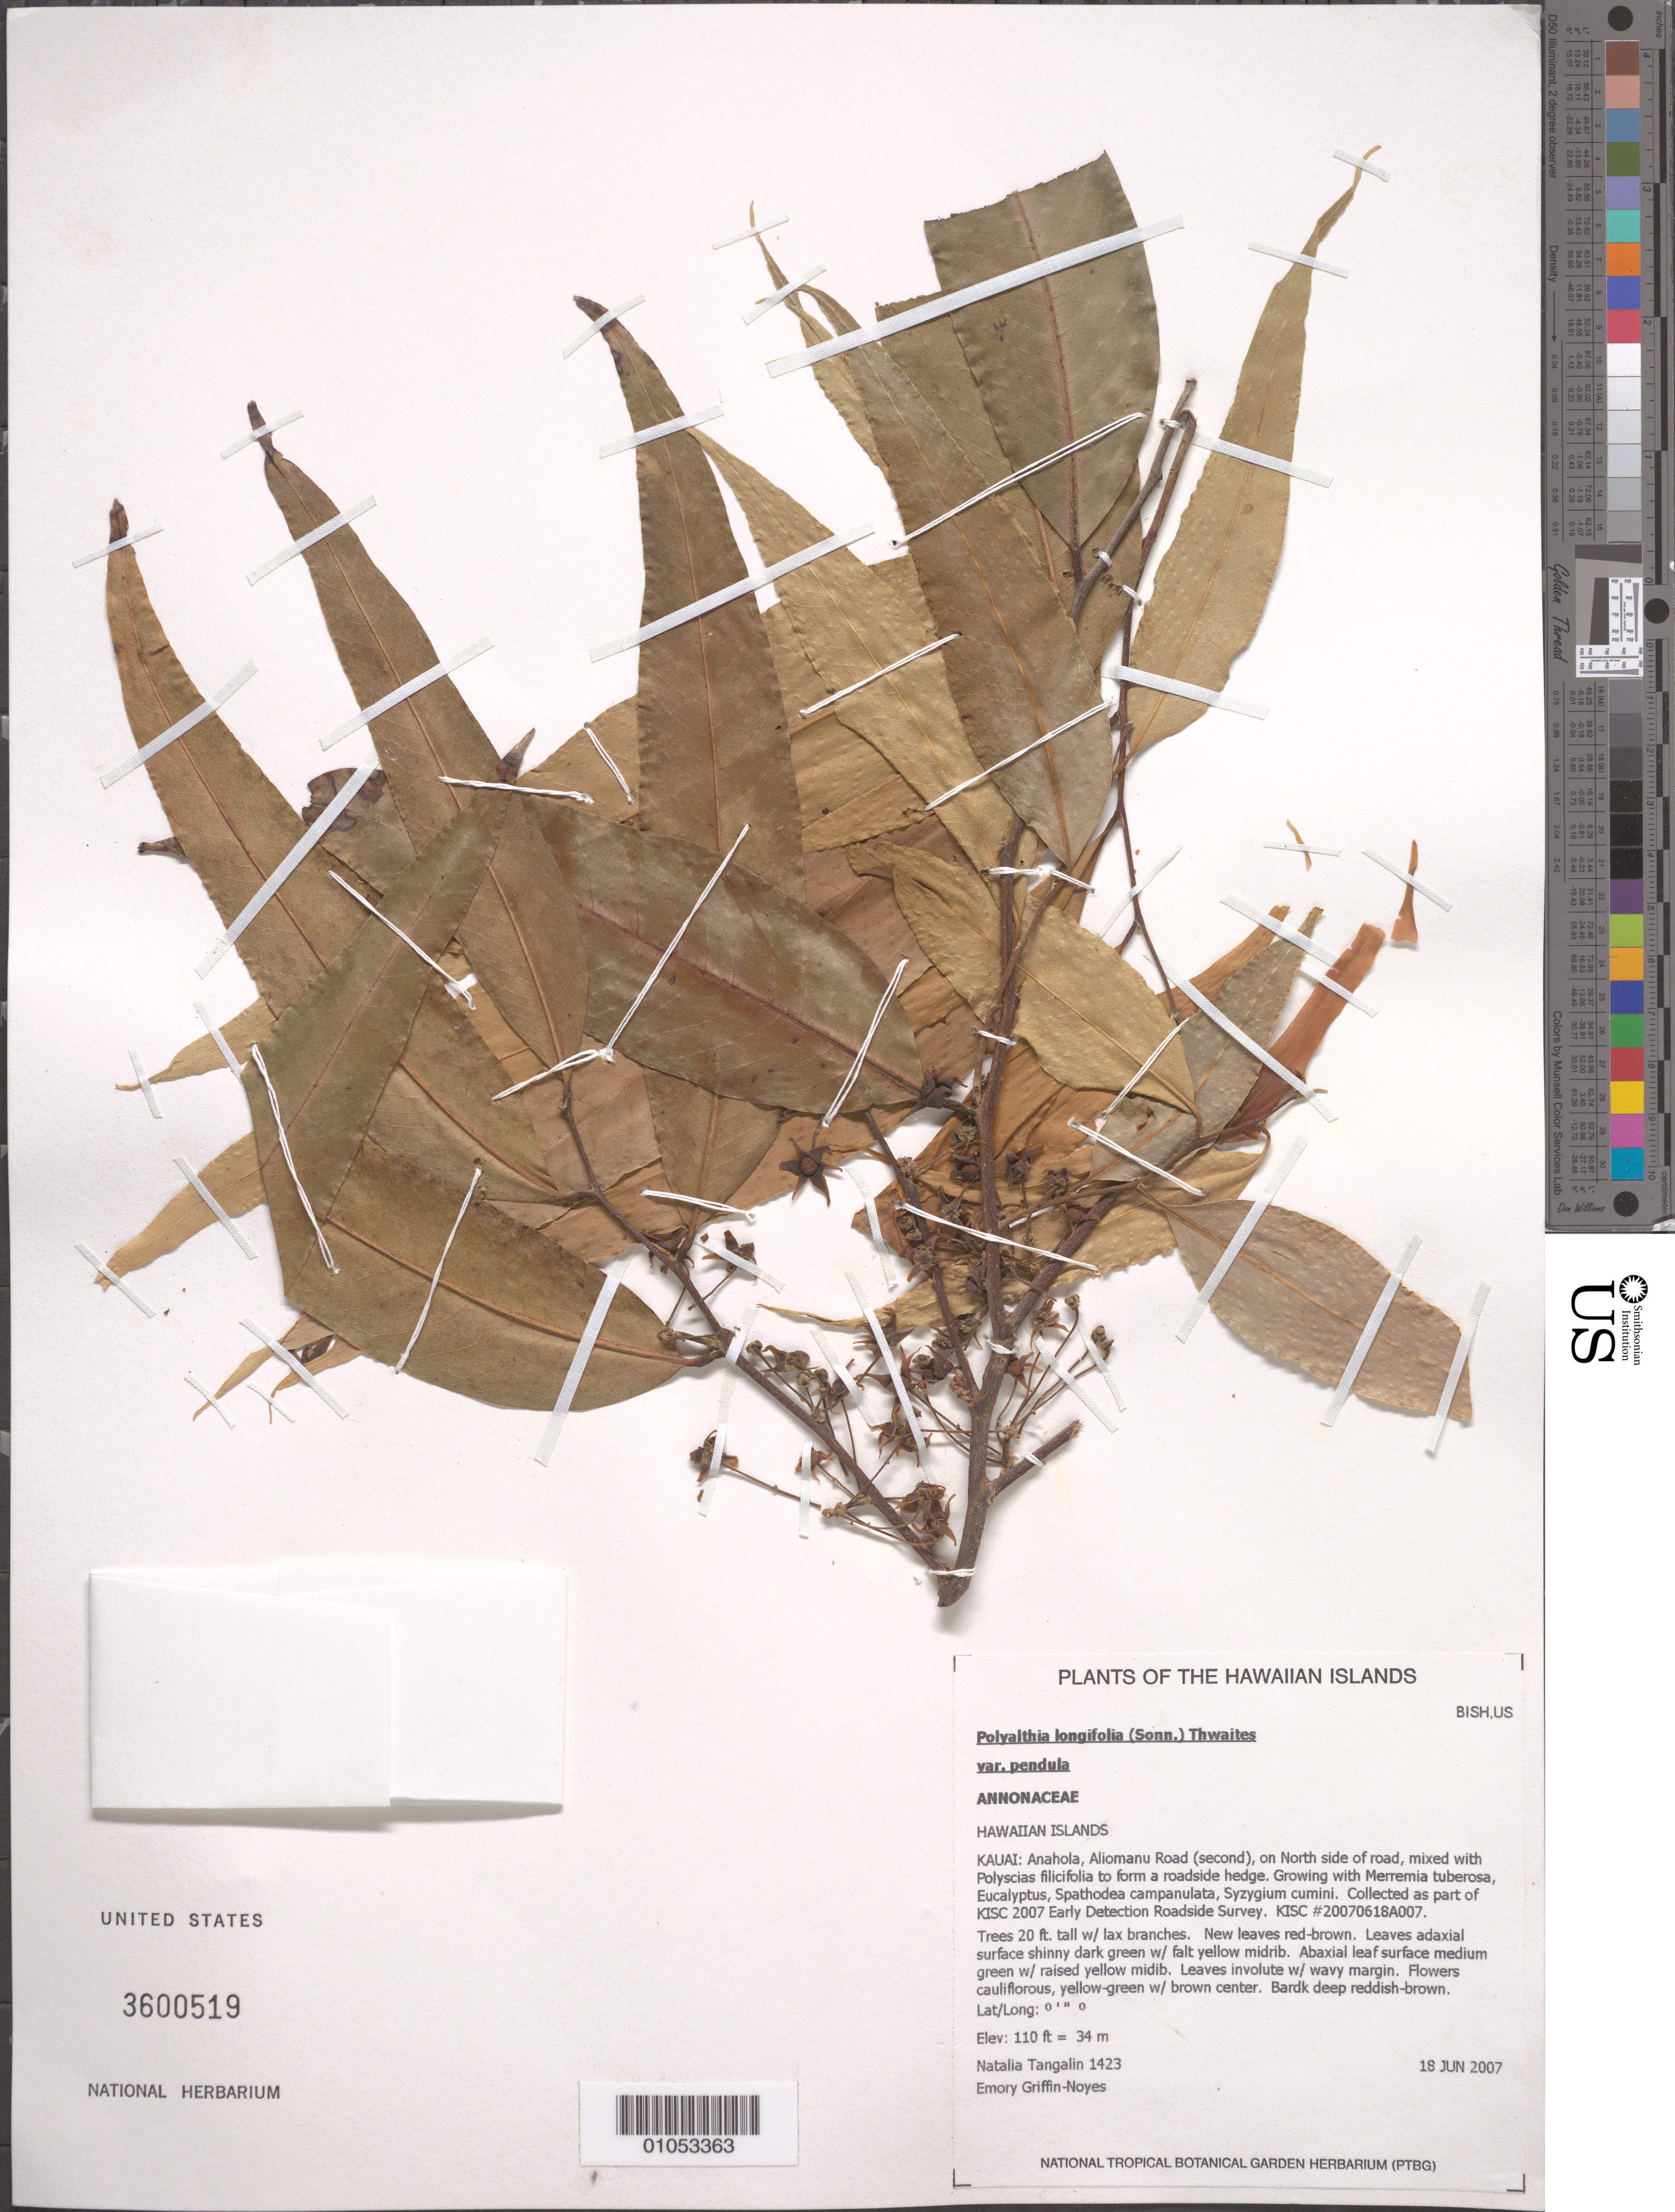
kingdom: Plantae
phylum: Tracheophyta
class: Magnoliopsida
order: Magnoliales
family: Annonaceae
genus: Monoon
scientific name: Monoon longifolium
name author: (Sonn.) B. Xue & R.M.K. Saunders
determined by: Wagner, W. L., (BOT), Smithsonian Institution - National Museum of Natural History (UNITED STATES)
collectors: N. Tangalin & E. Griffin-Noyes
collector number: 1423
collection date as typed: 18 Jun 2007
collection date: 2007-06-18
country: United States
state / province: Hawaii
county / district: Kauai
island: Kaua'i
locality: Anahola, Aliomanu Road (second) on North side of road, mixed with Polyscias fillicifolia to form a roadside hedge.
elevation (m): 34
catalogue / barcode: US 3600519